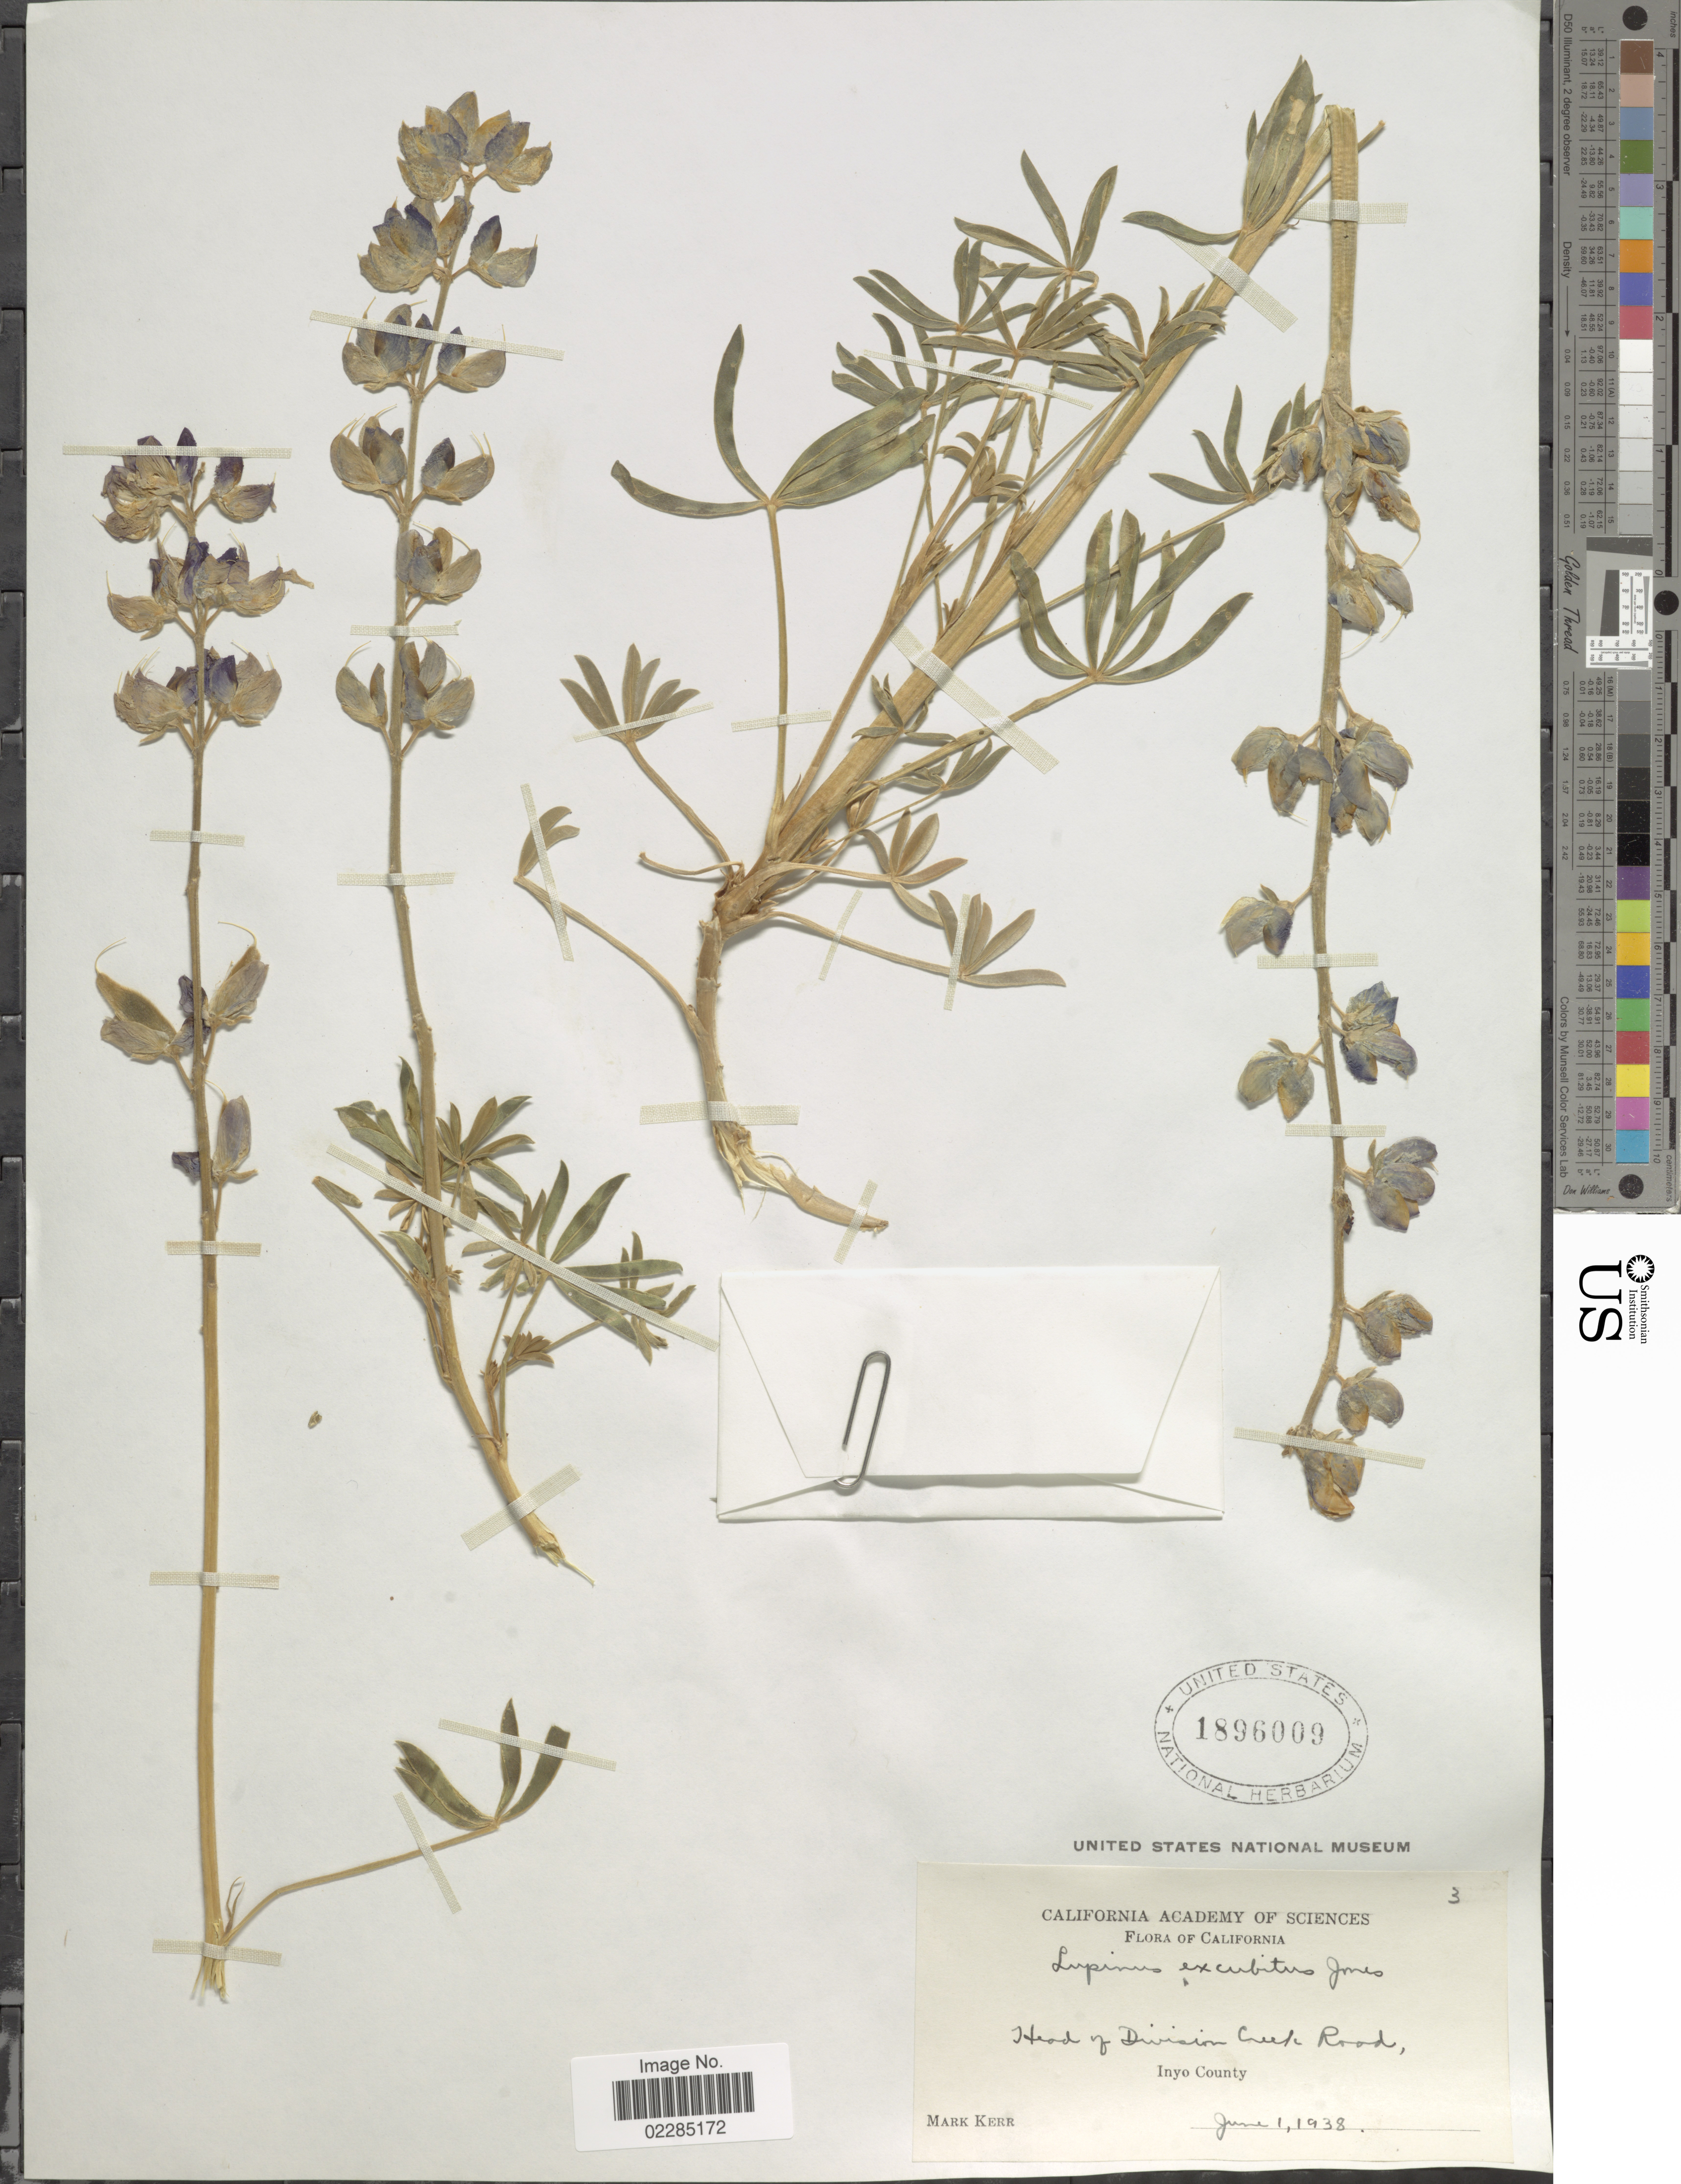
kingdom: Plantae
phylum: Tracheophyta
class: Magnoliopsida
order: Fabales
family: Fabaceae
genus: Lupinus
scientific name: Lupinus excubitus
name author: M.E. Jones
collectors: M. Kerr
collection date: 1938-06-01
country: United States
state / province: California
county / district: Inyo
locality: Head of Division Creek Road, Inyo County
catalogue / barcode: US 1896009